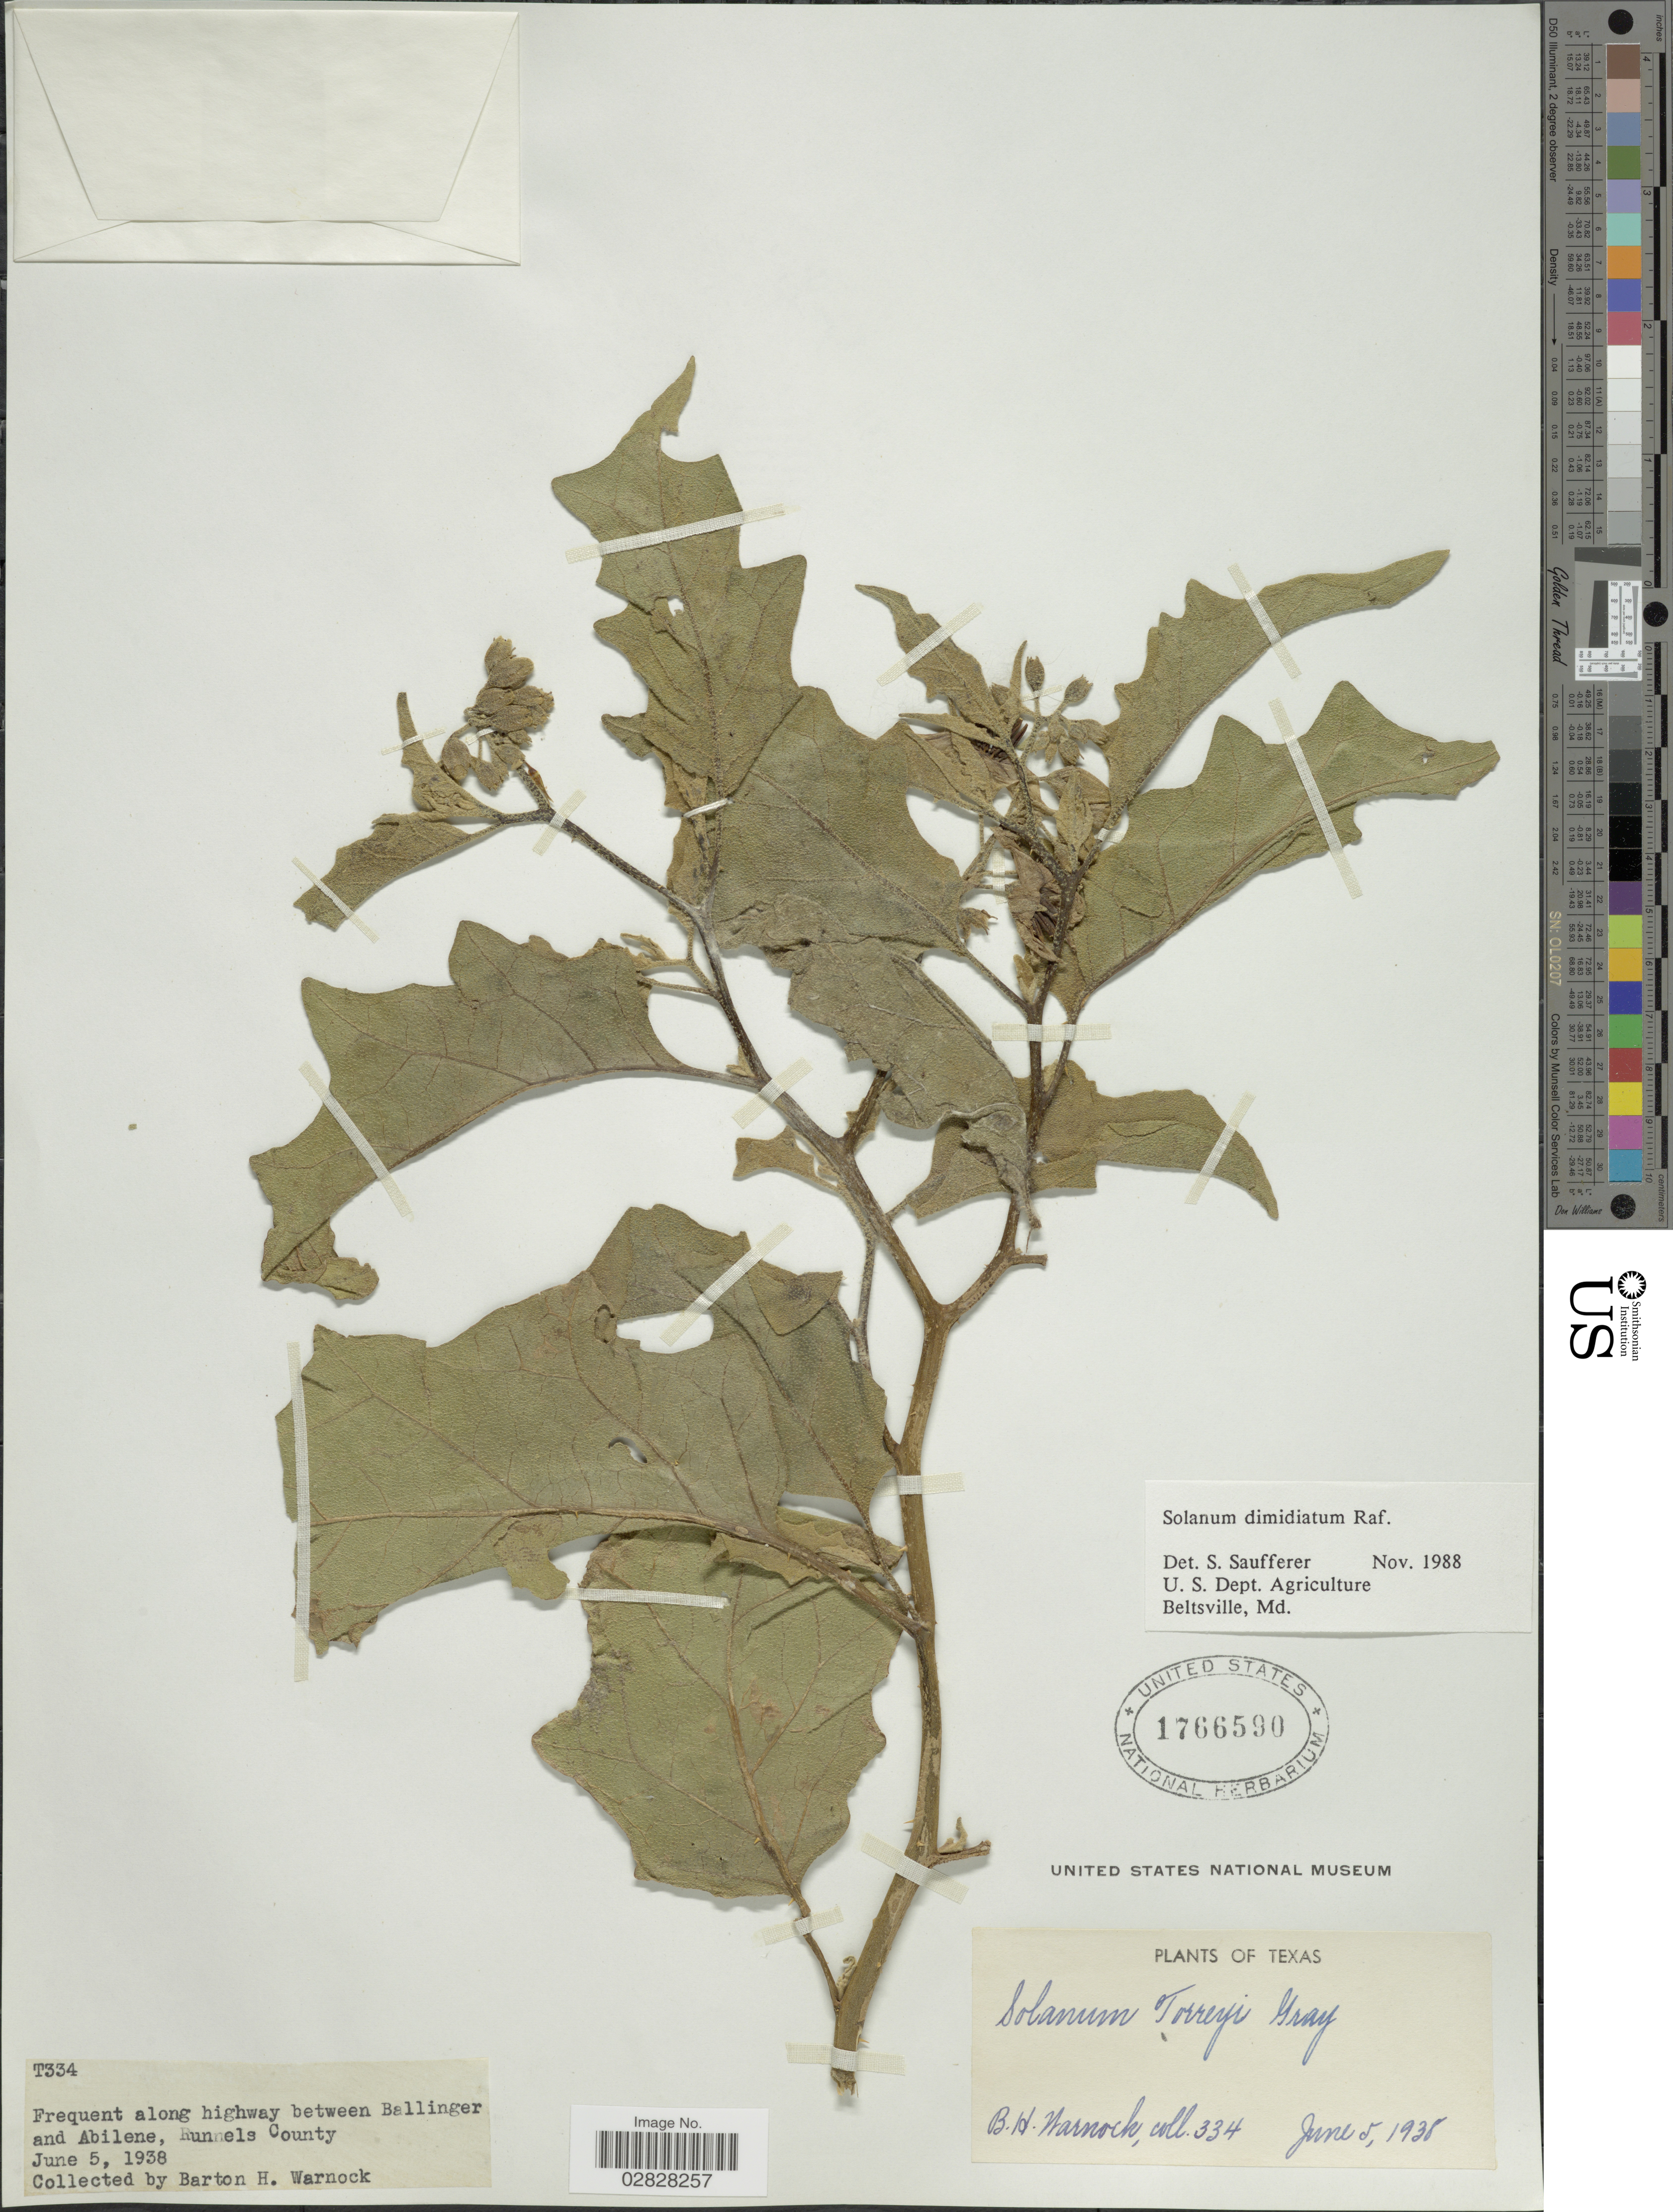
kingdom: Plantae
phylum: Tracheophyta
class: Magnoliopsida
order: Solanales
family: Solanaceae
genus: Solanum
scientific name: Solanum dimidiatum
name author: Raf.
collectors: B. H. Warnock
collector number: T334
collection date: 1938-06-05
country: United States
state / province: Texas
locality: Frequent along highway between Ballinger and Abilene, Runnels County.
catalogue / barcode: US 1766590